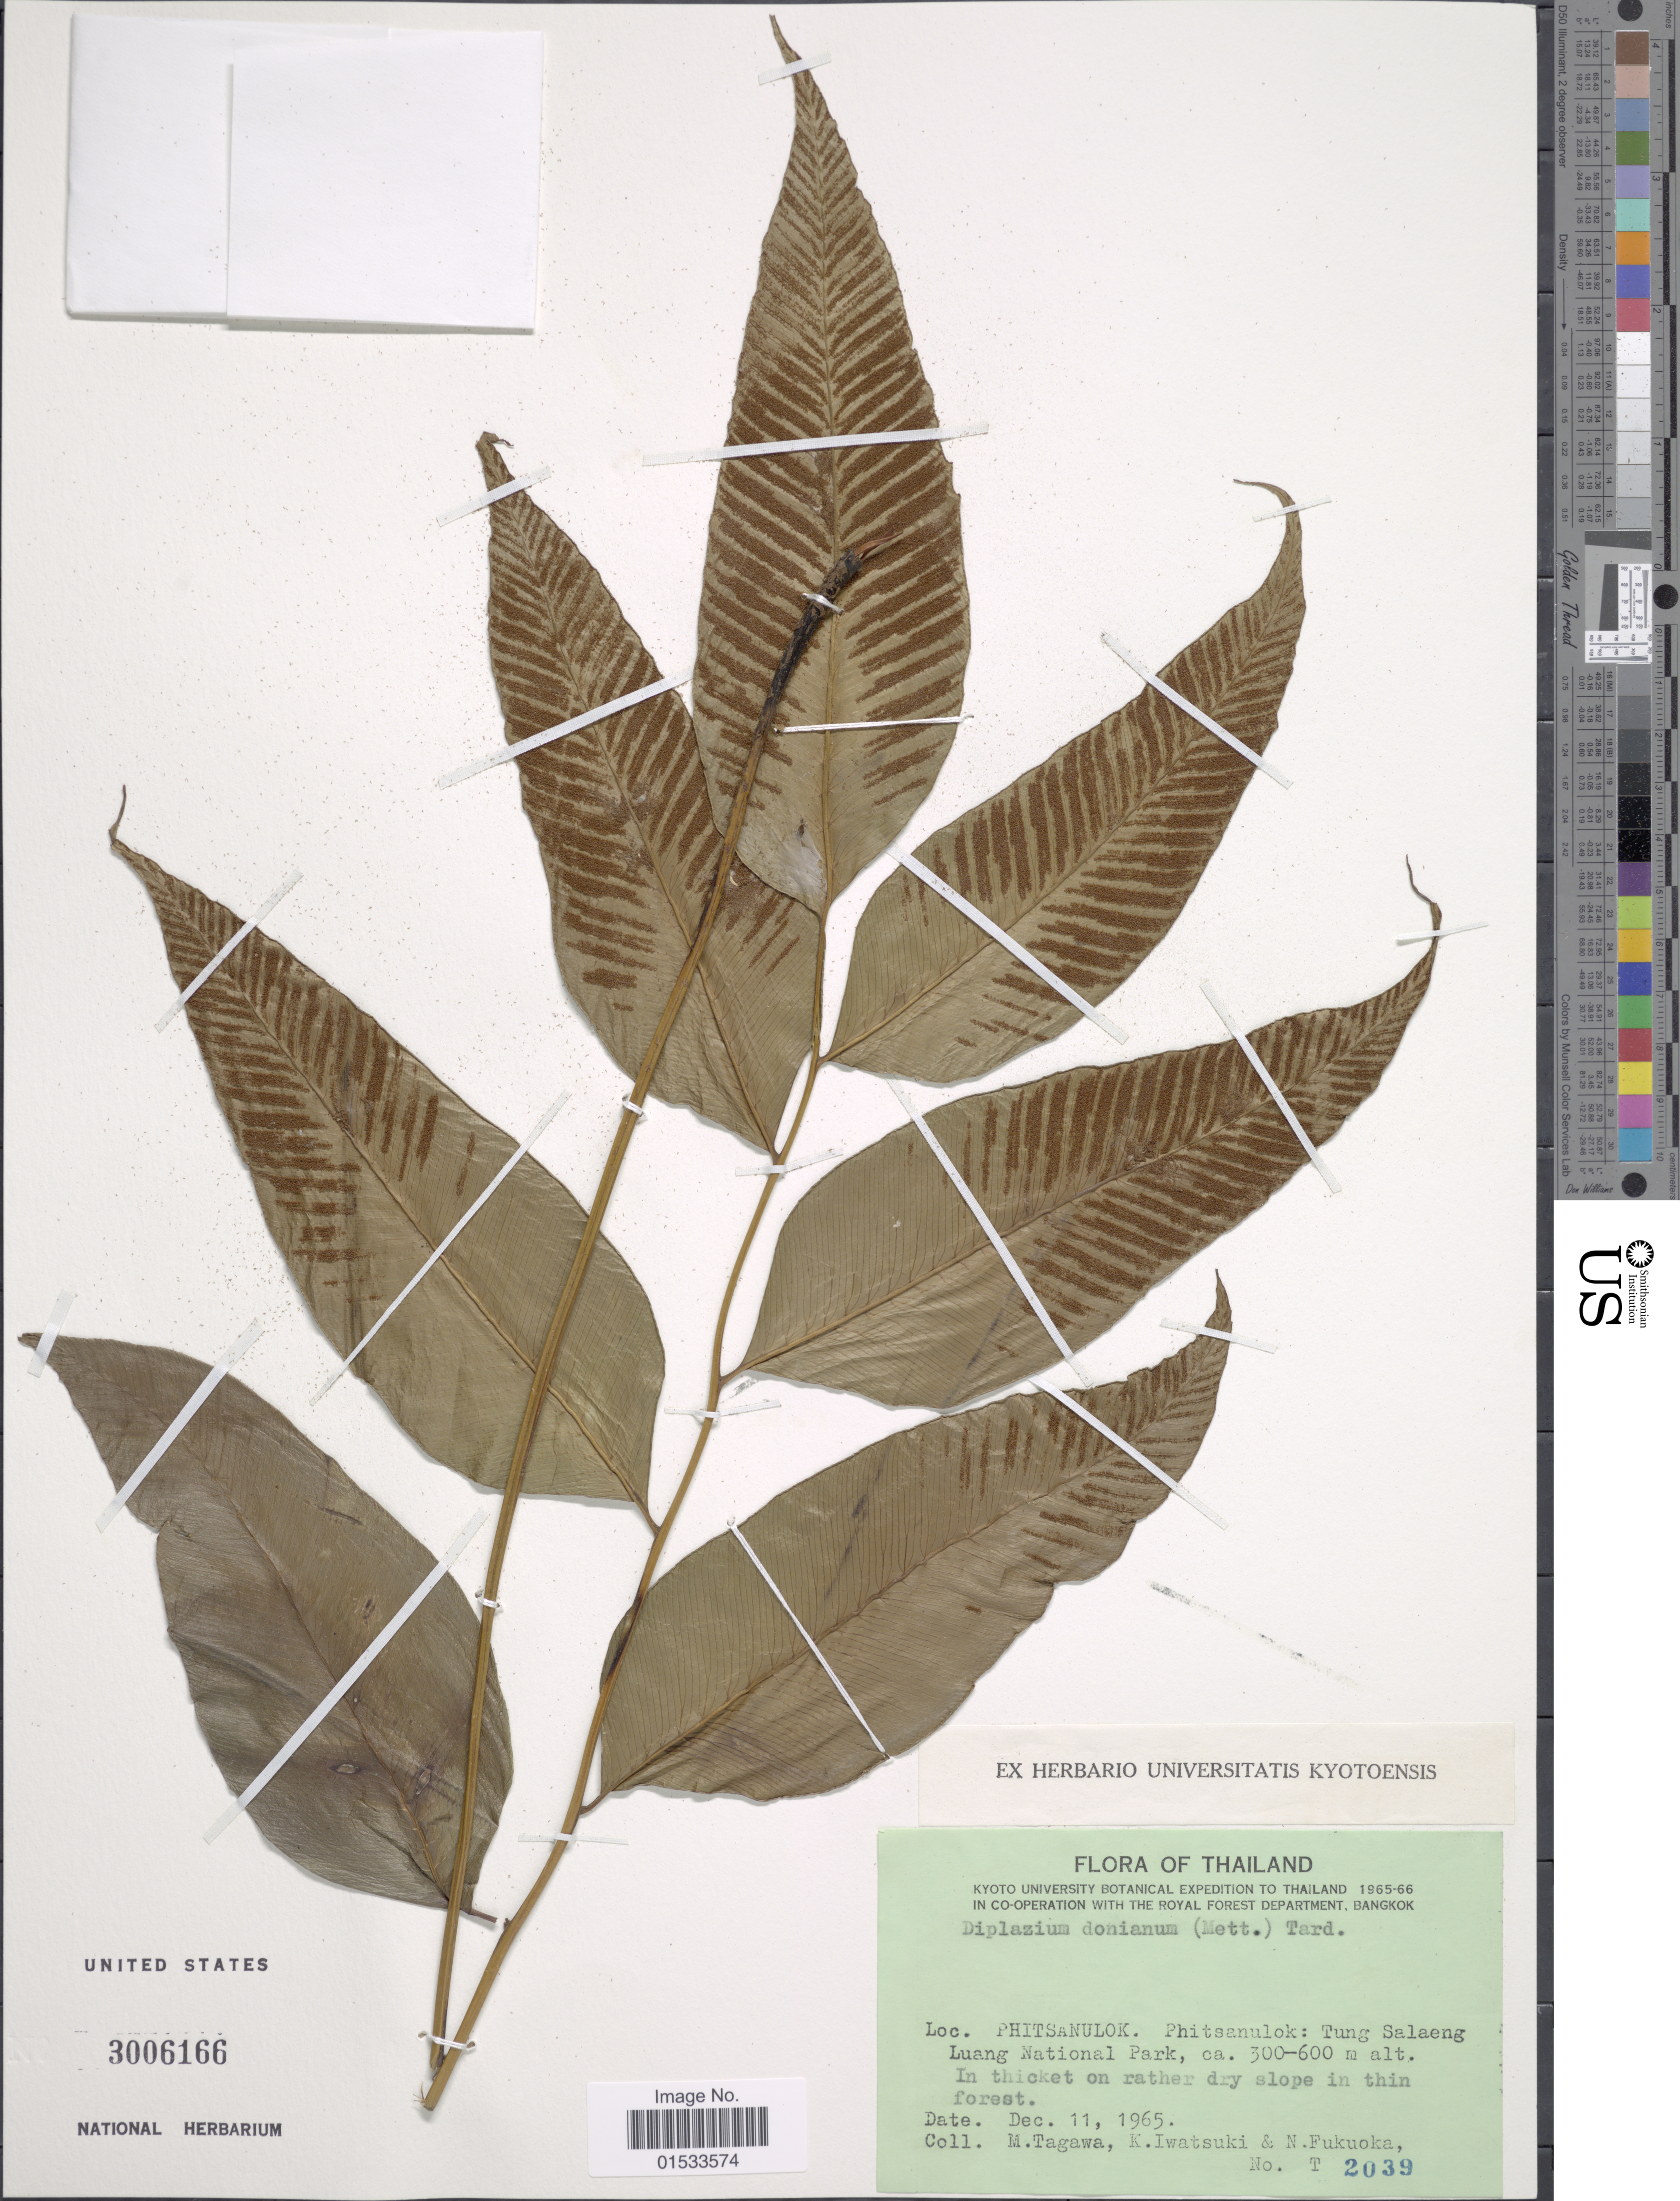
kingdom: Plantae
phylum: Tracheophyta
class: Polypodiopsida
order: Polypodiales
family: Athyriaceae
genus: Diplazium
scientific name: Diplazium donianum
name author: (Mett.) Tardieu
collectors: M. Tagawa, K. Iwatsuki & N. Fukuoka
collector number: T 2039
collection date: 1965-12-11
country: Thailand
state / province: Phitsanulok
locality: Tung Salaeng Luang National Park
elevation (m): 300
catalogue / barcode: US 3006166